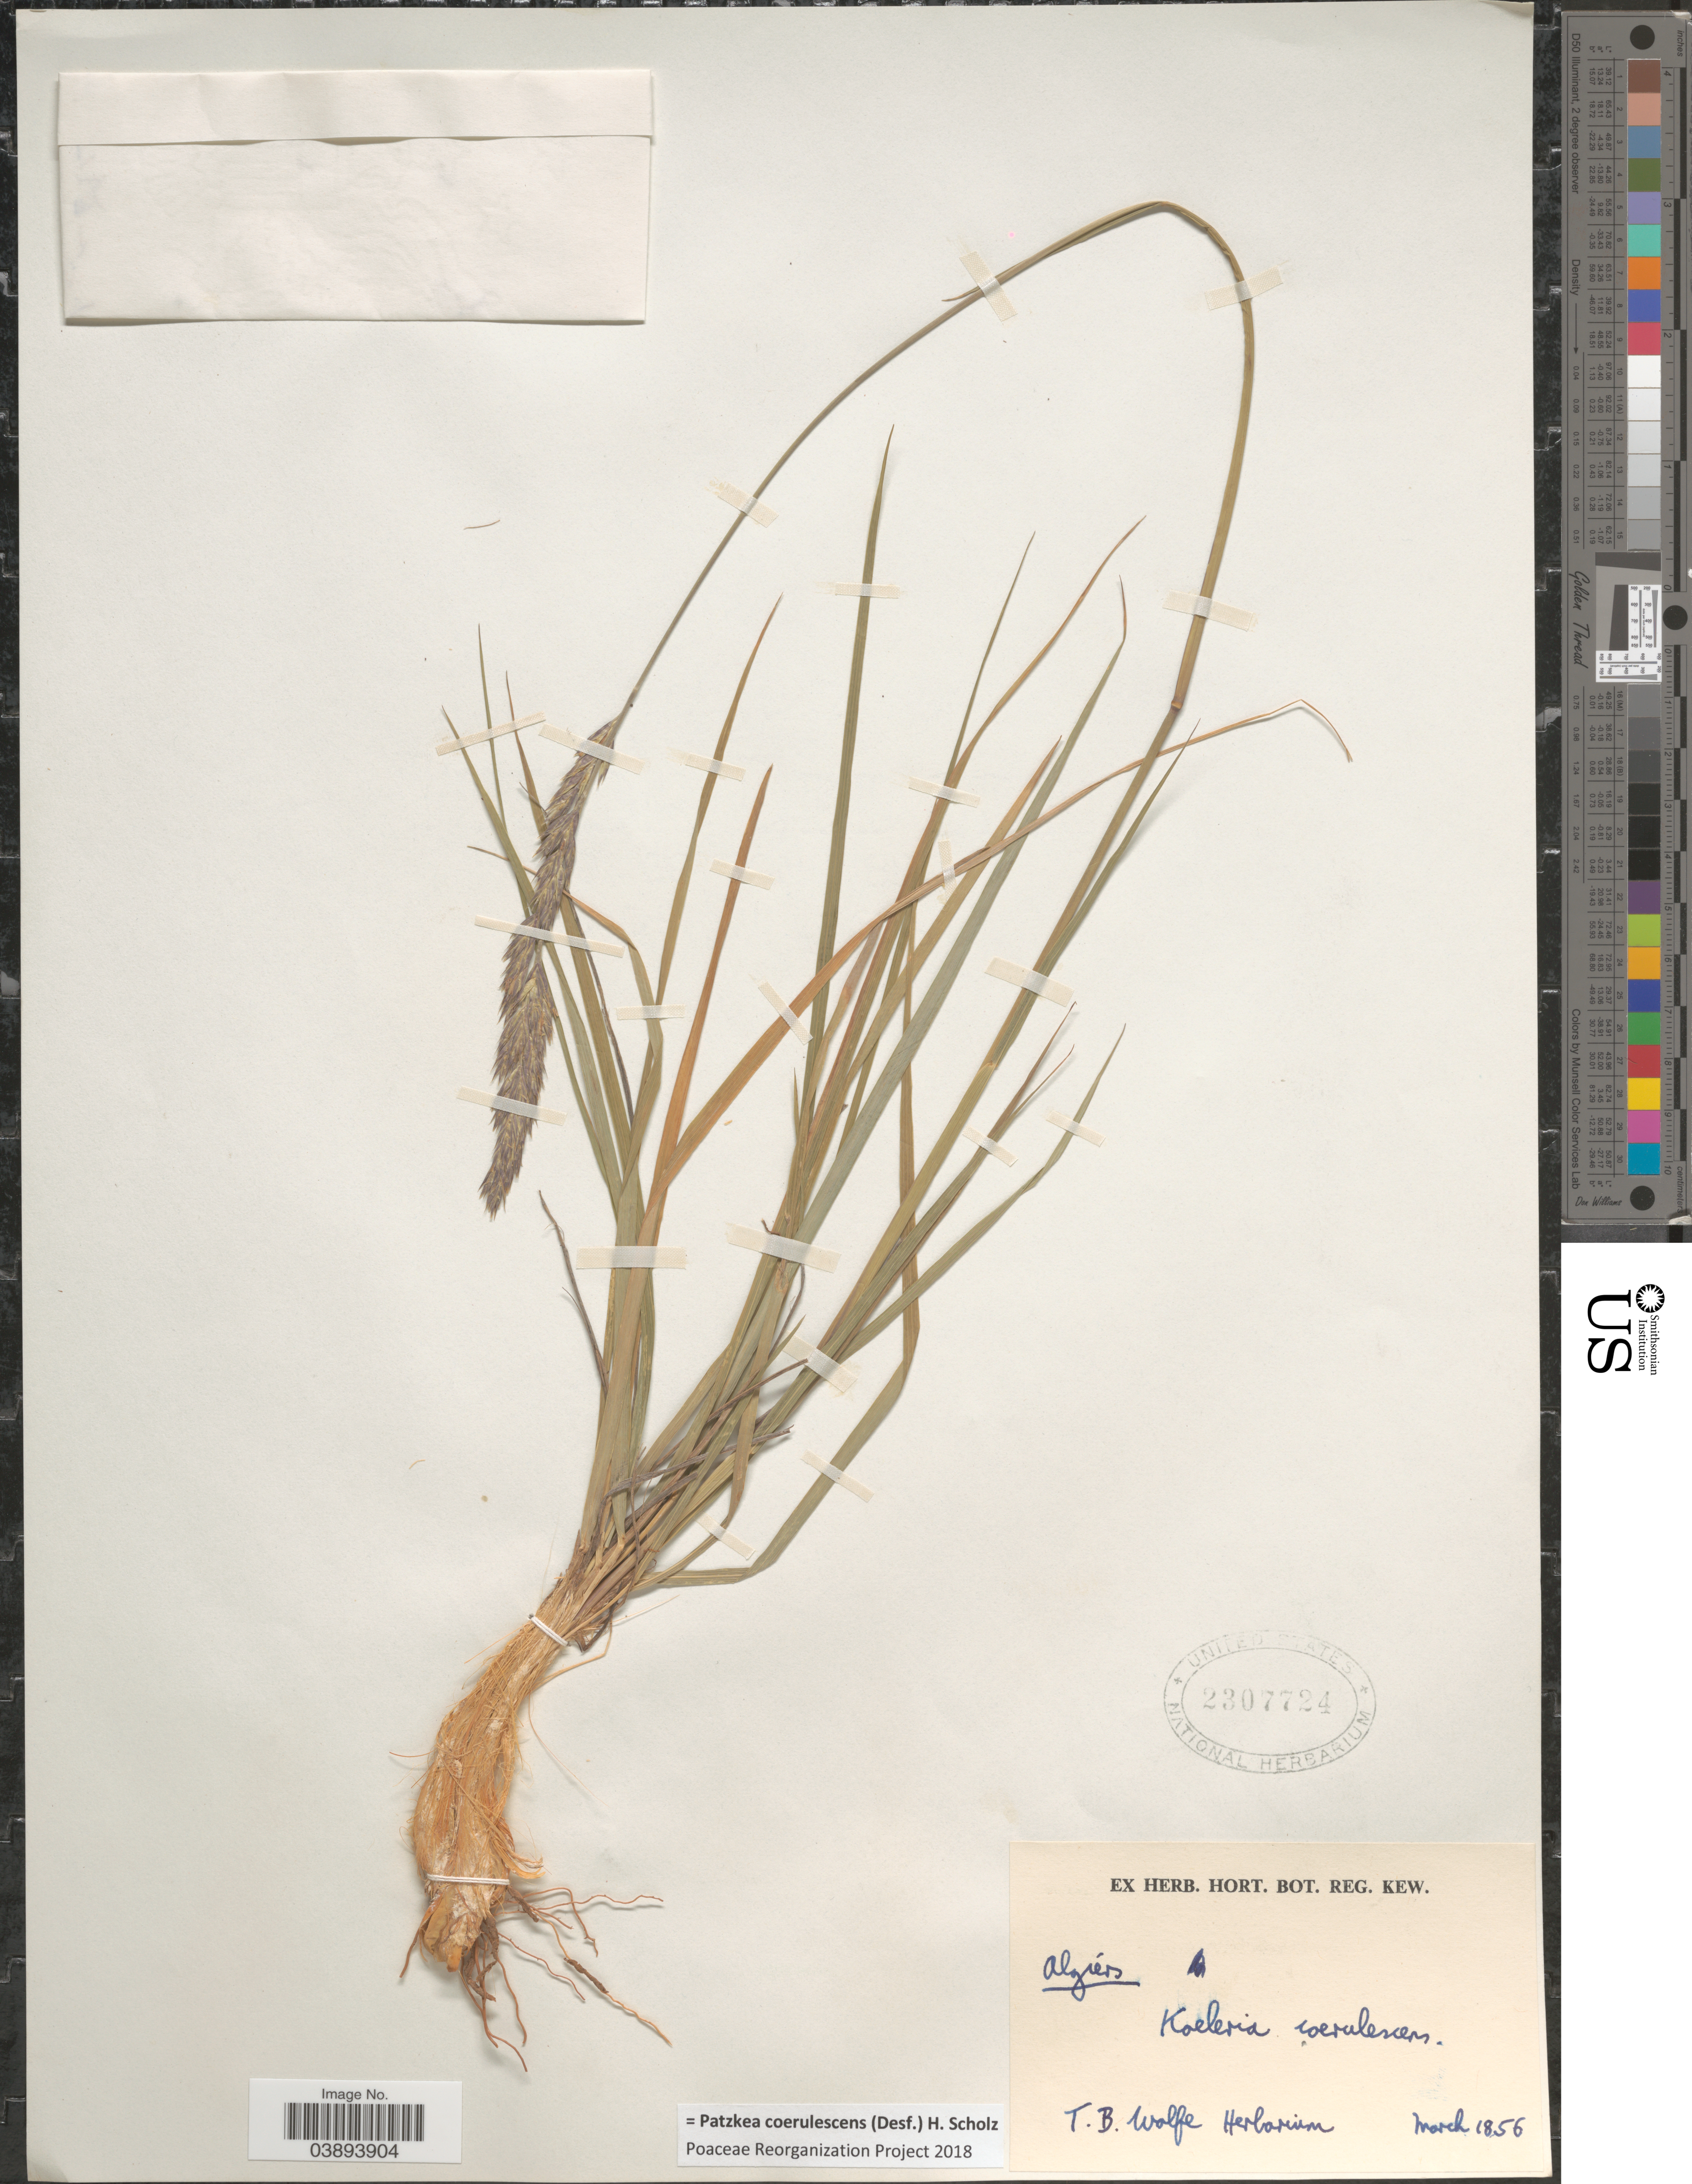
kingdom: Plantae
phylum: Tracheophyta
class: Liliopsida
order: Poales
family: Poaceae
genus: Patzkea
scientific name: Patzkea coerulescens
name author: (Desf.) H. Scholz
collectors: Ex Herb. T. B. Wolfe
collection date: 1856-03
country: Algeria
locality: Algiers.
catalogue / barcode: US 2307724